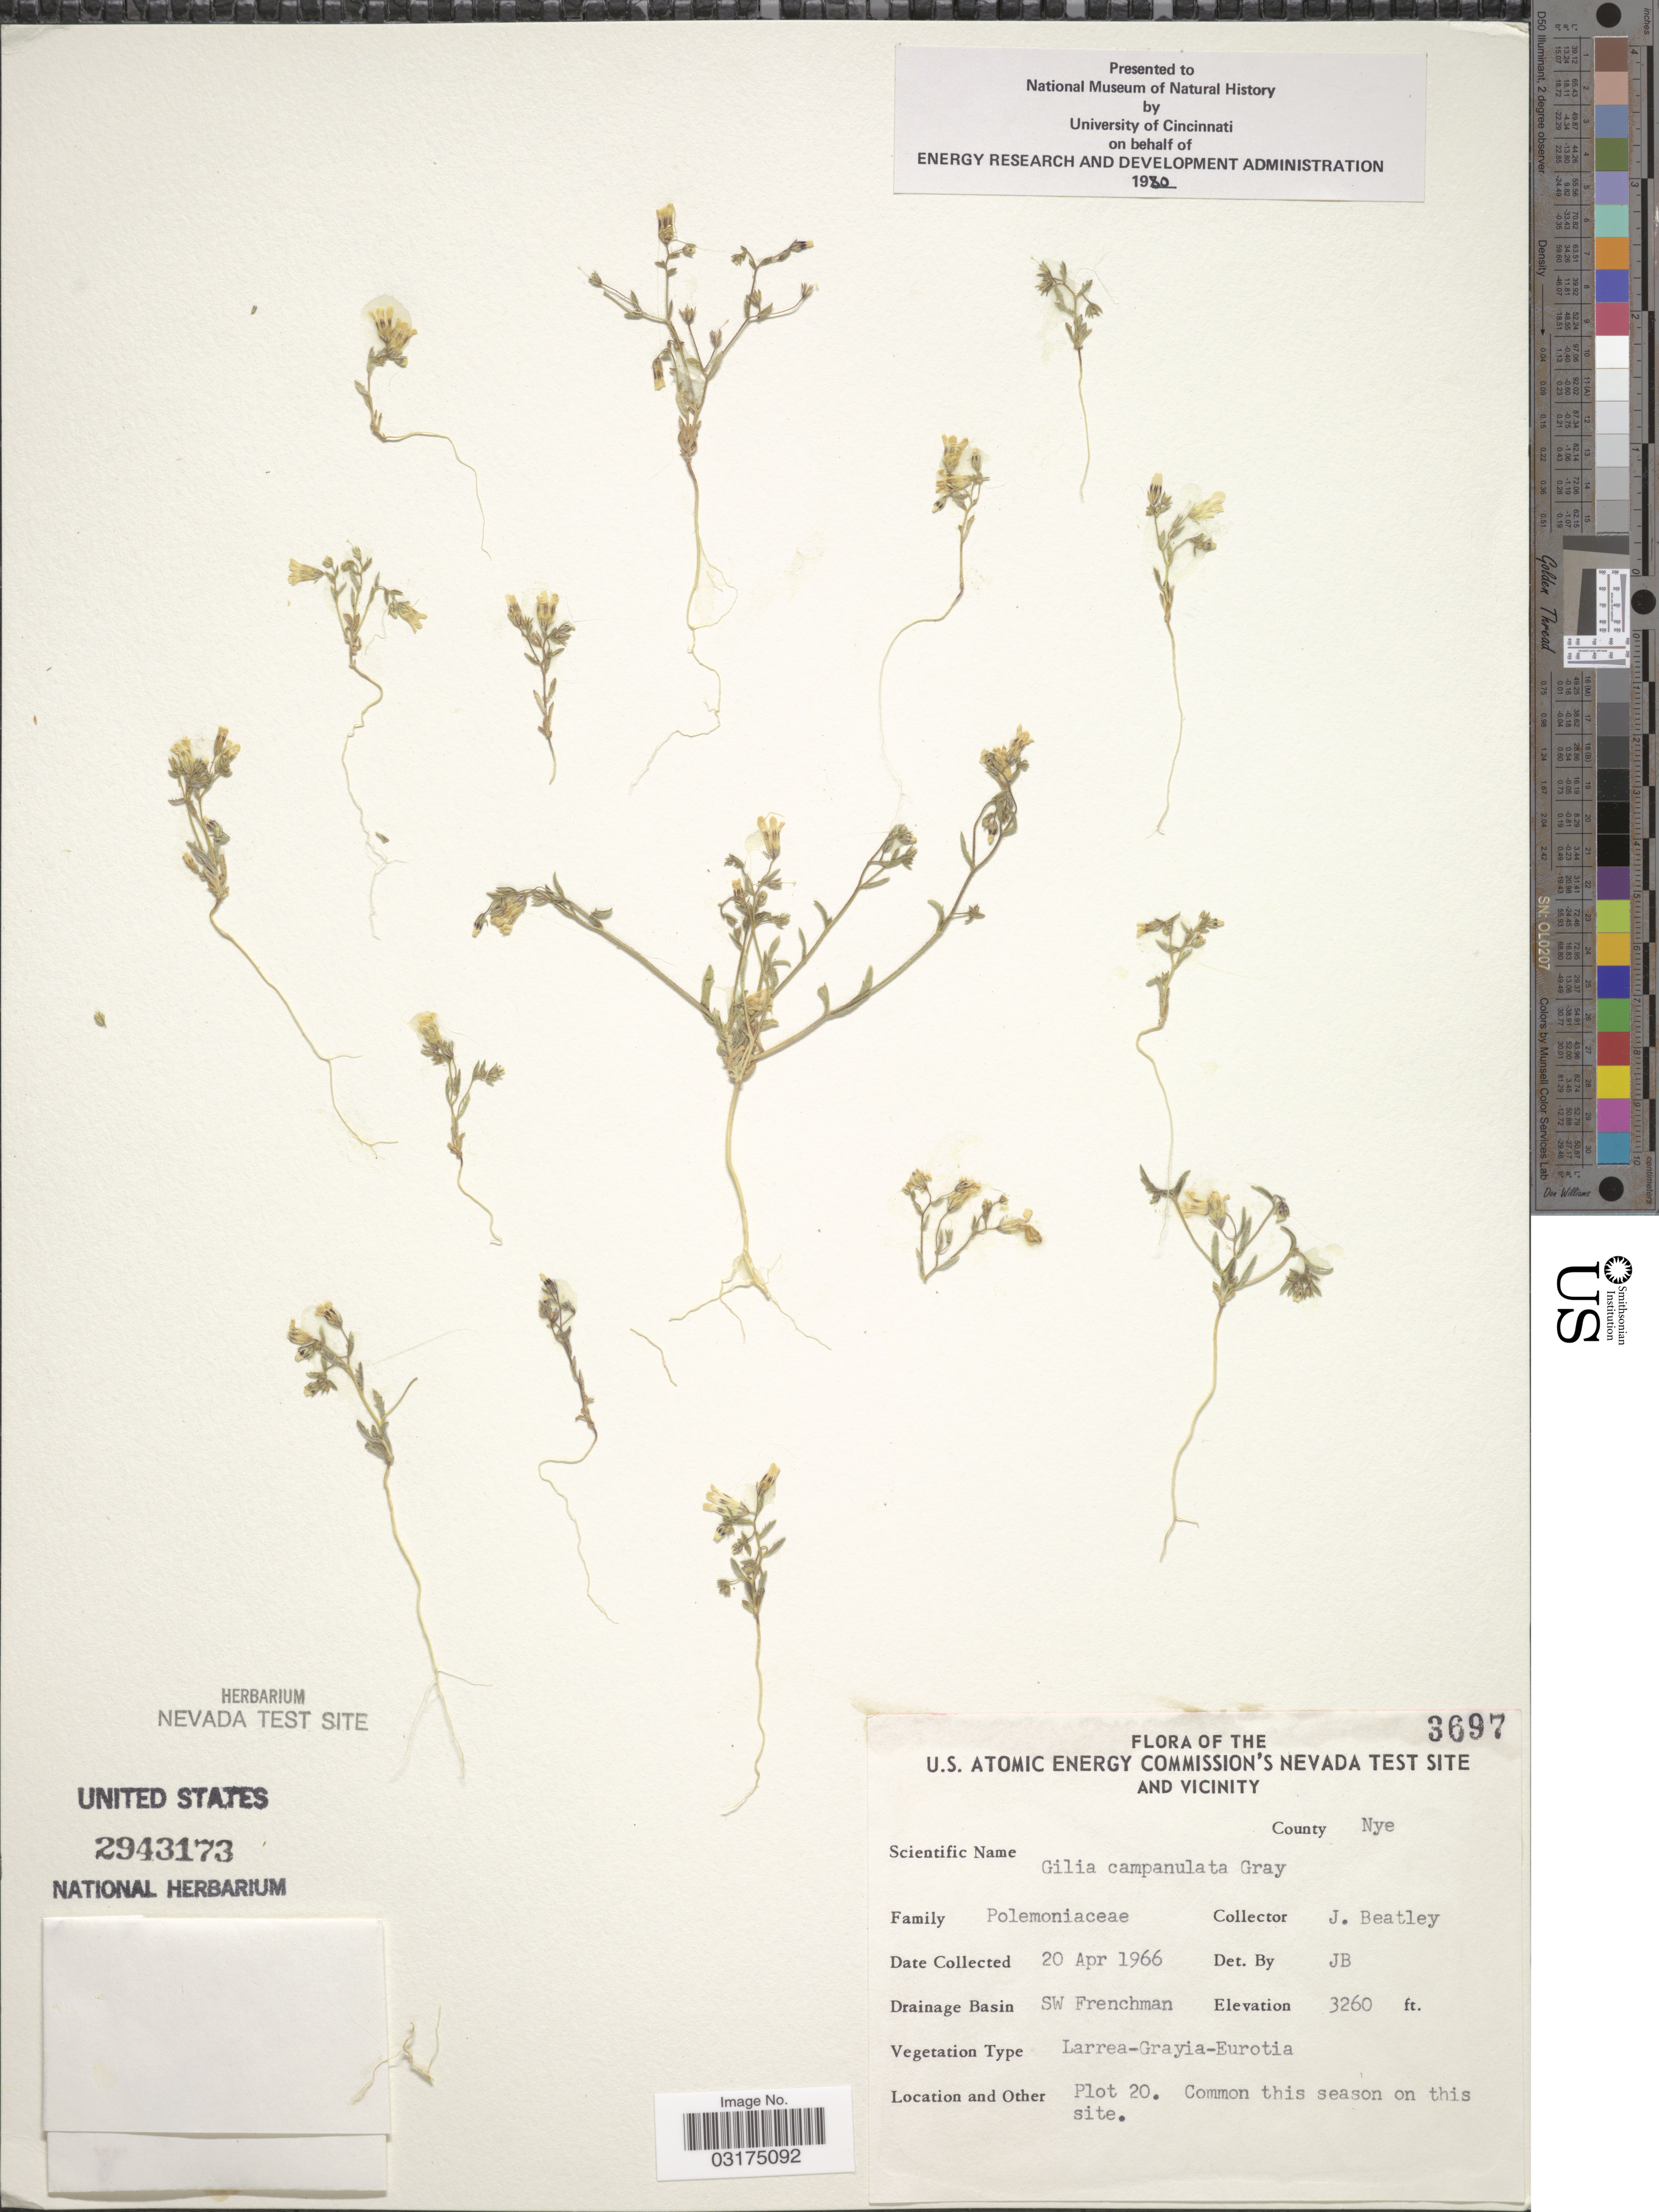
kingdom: Plantae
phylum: Tracheophyta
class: Magnoliopsida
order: Ericales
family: Polemoniaceae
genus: Linanthus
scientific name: Linanthus campanulatus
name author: (A. Gray) J.M. Porter & L.A. Johnson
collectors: J. C. Beatley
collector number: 3697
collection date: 1966-04-20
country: United States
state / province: Nevada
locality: U.S. Atomic Energy Commission's Nevada Test Site and Vicinity, County Nye, Drainage Basin SW Frenchman, Plot 20.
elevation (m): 994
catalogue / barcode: US 2943173